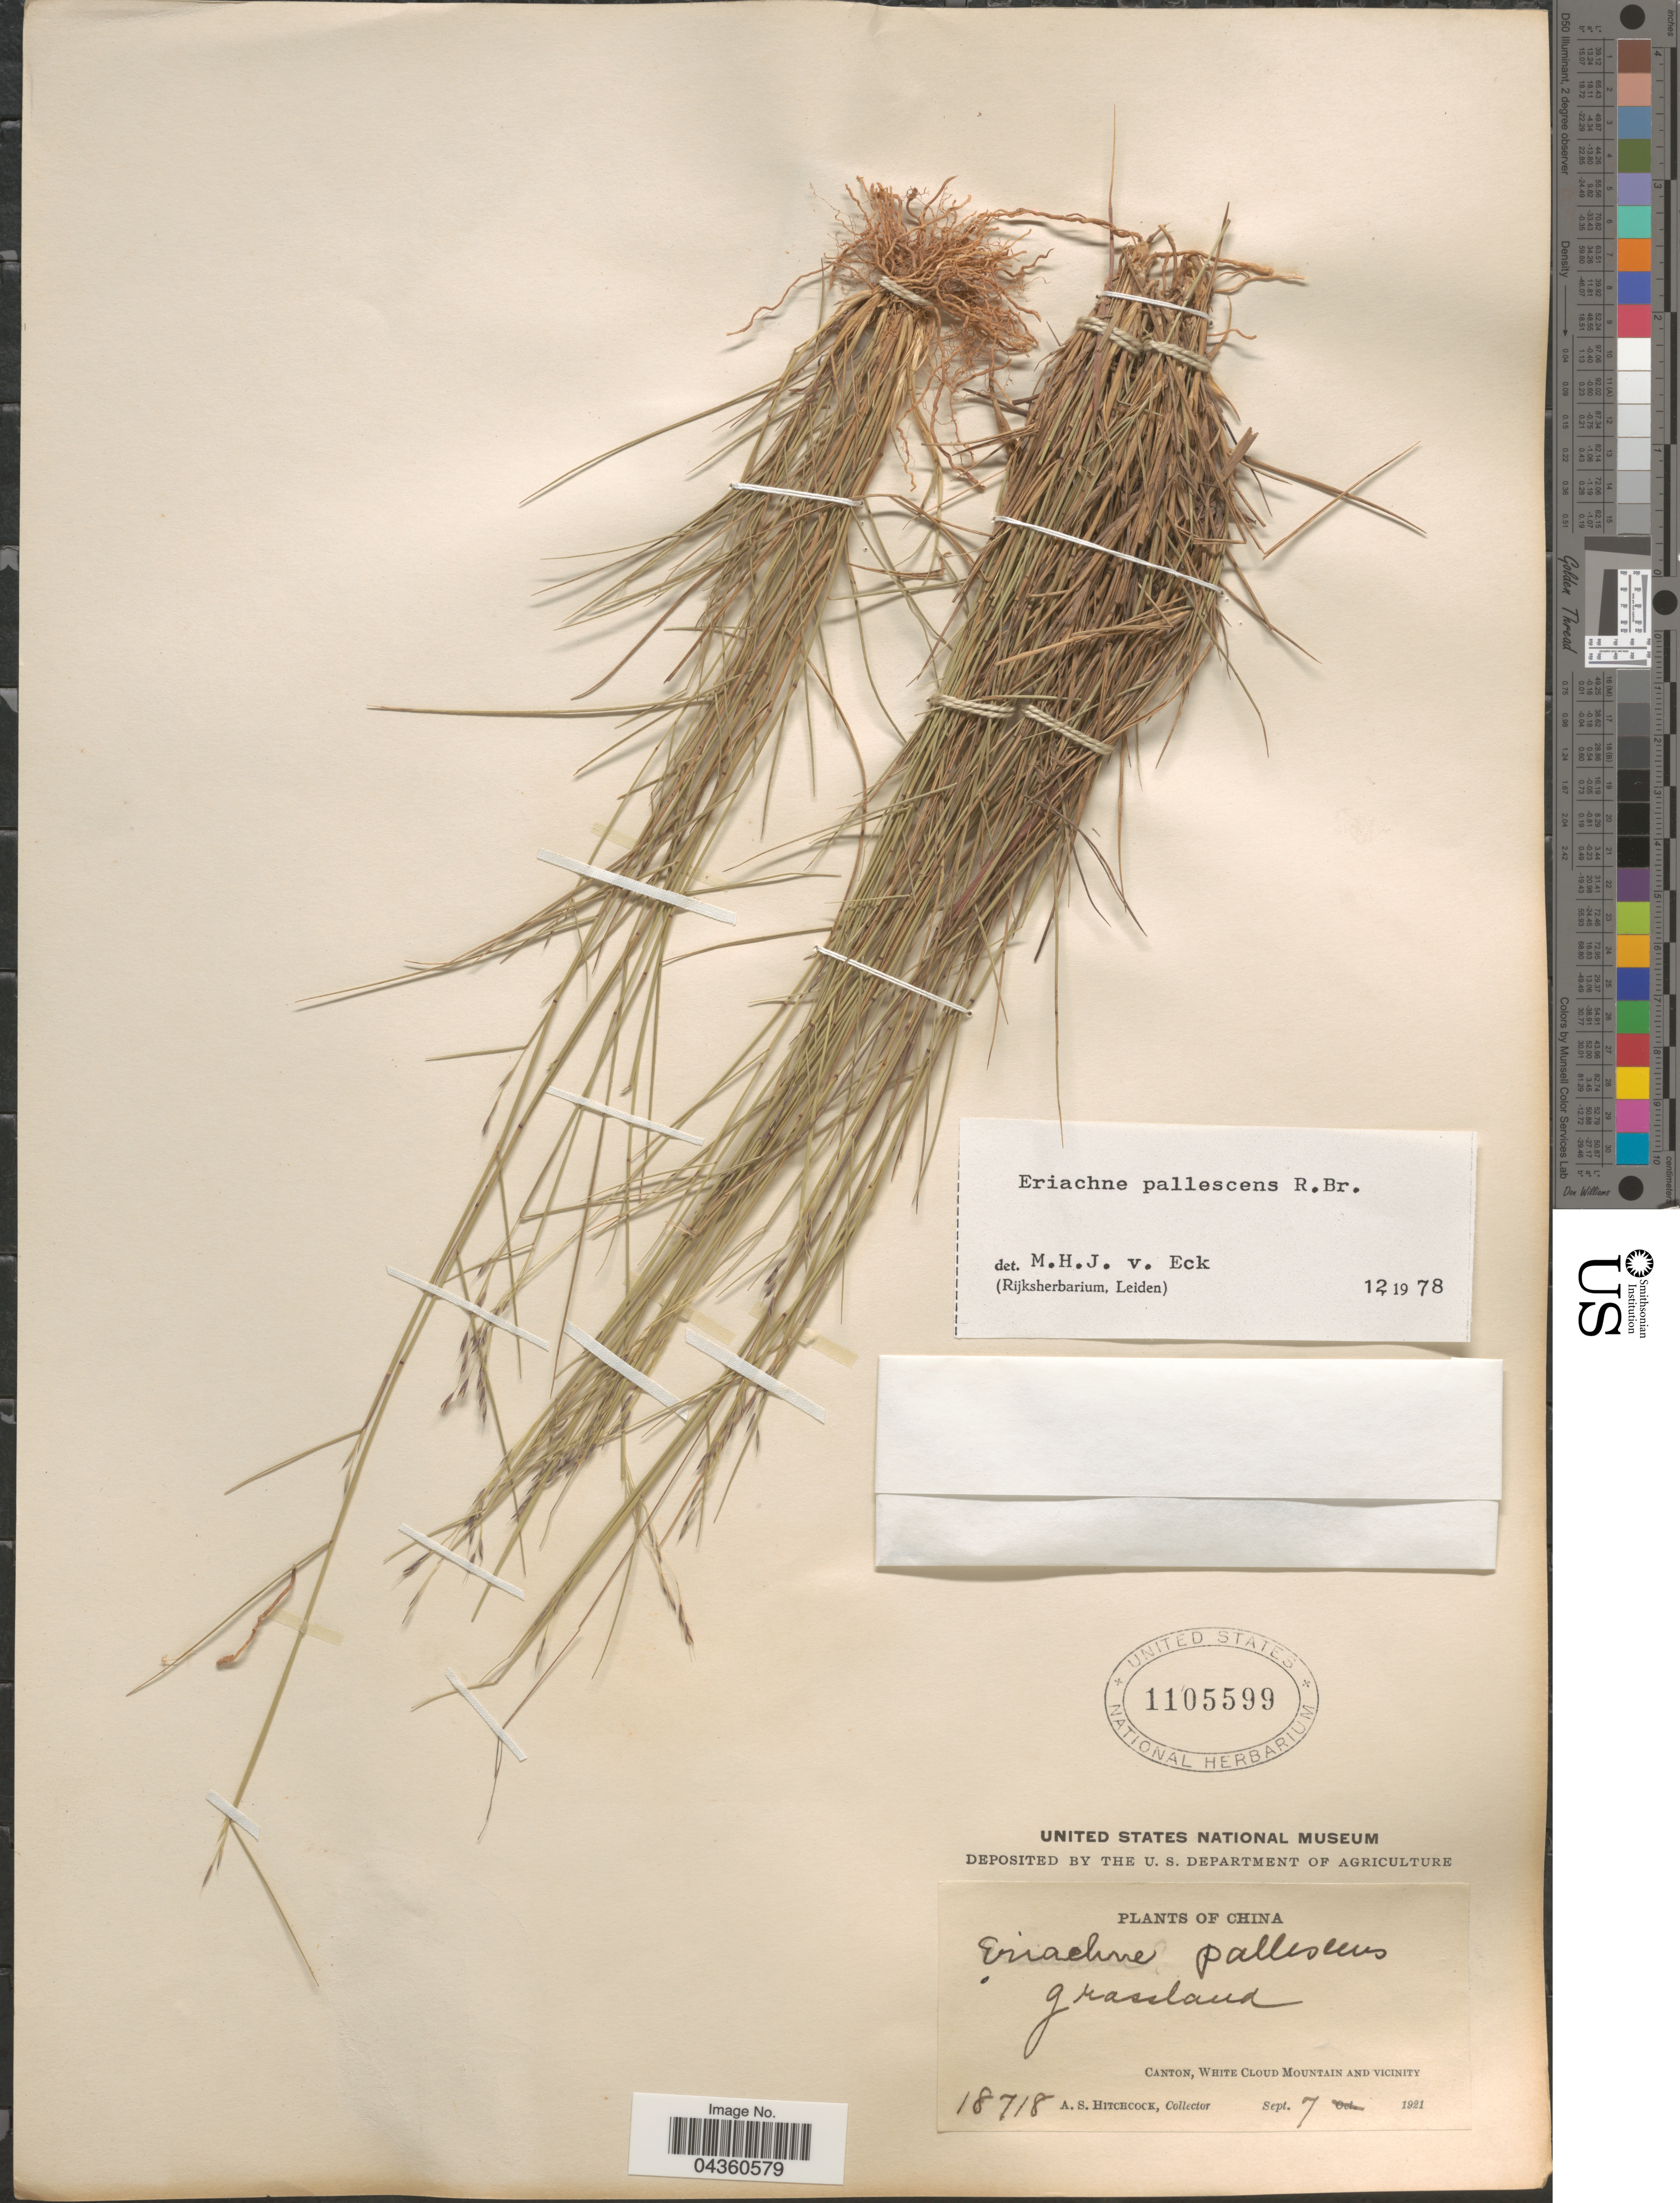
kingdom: Plantae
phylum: Tracheophyta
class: Liliopsida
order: Poales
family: Poaceae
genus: Eriachne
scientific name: Eriachne pallescens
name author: R. Br.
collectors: A. S. Hitchcock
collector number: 18718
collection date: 1921-09-07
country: China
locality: Canton, White Cloud Mountain and vicinity.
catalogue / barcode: US 1105599